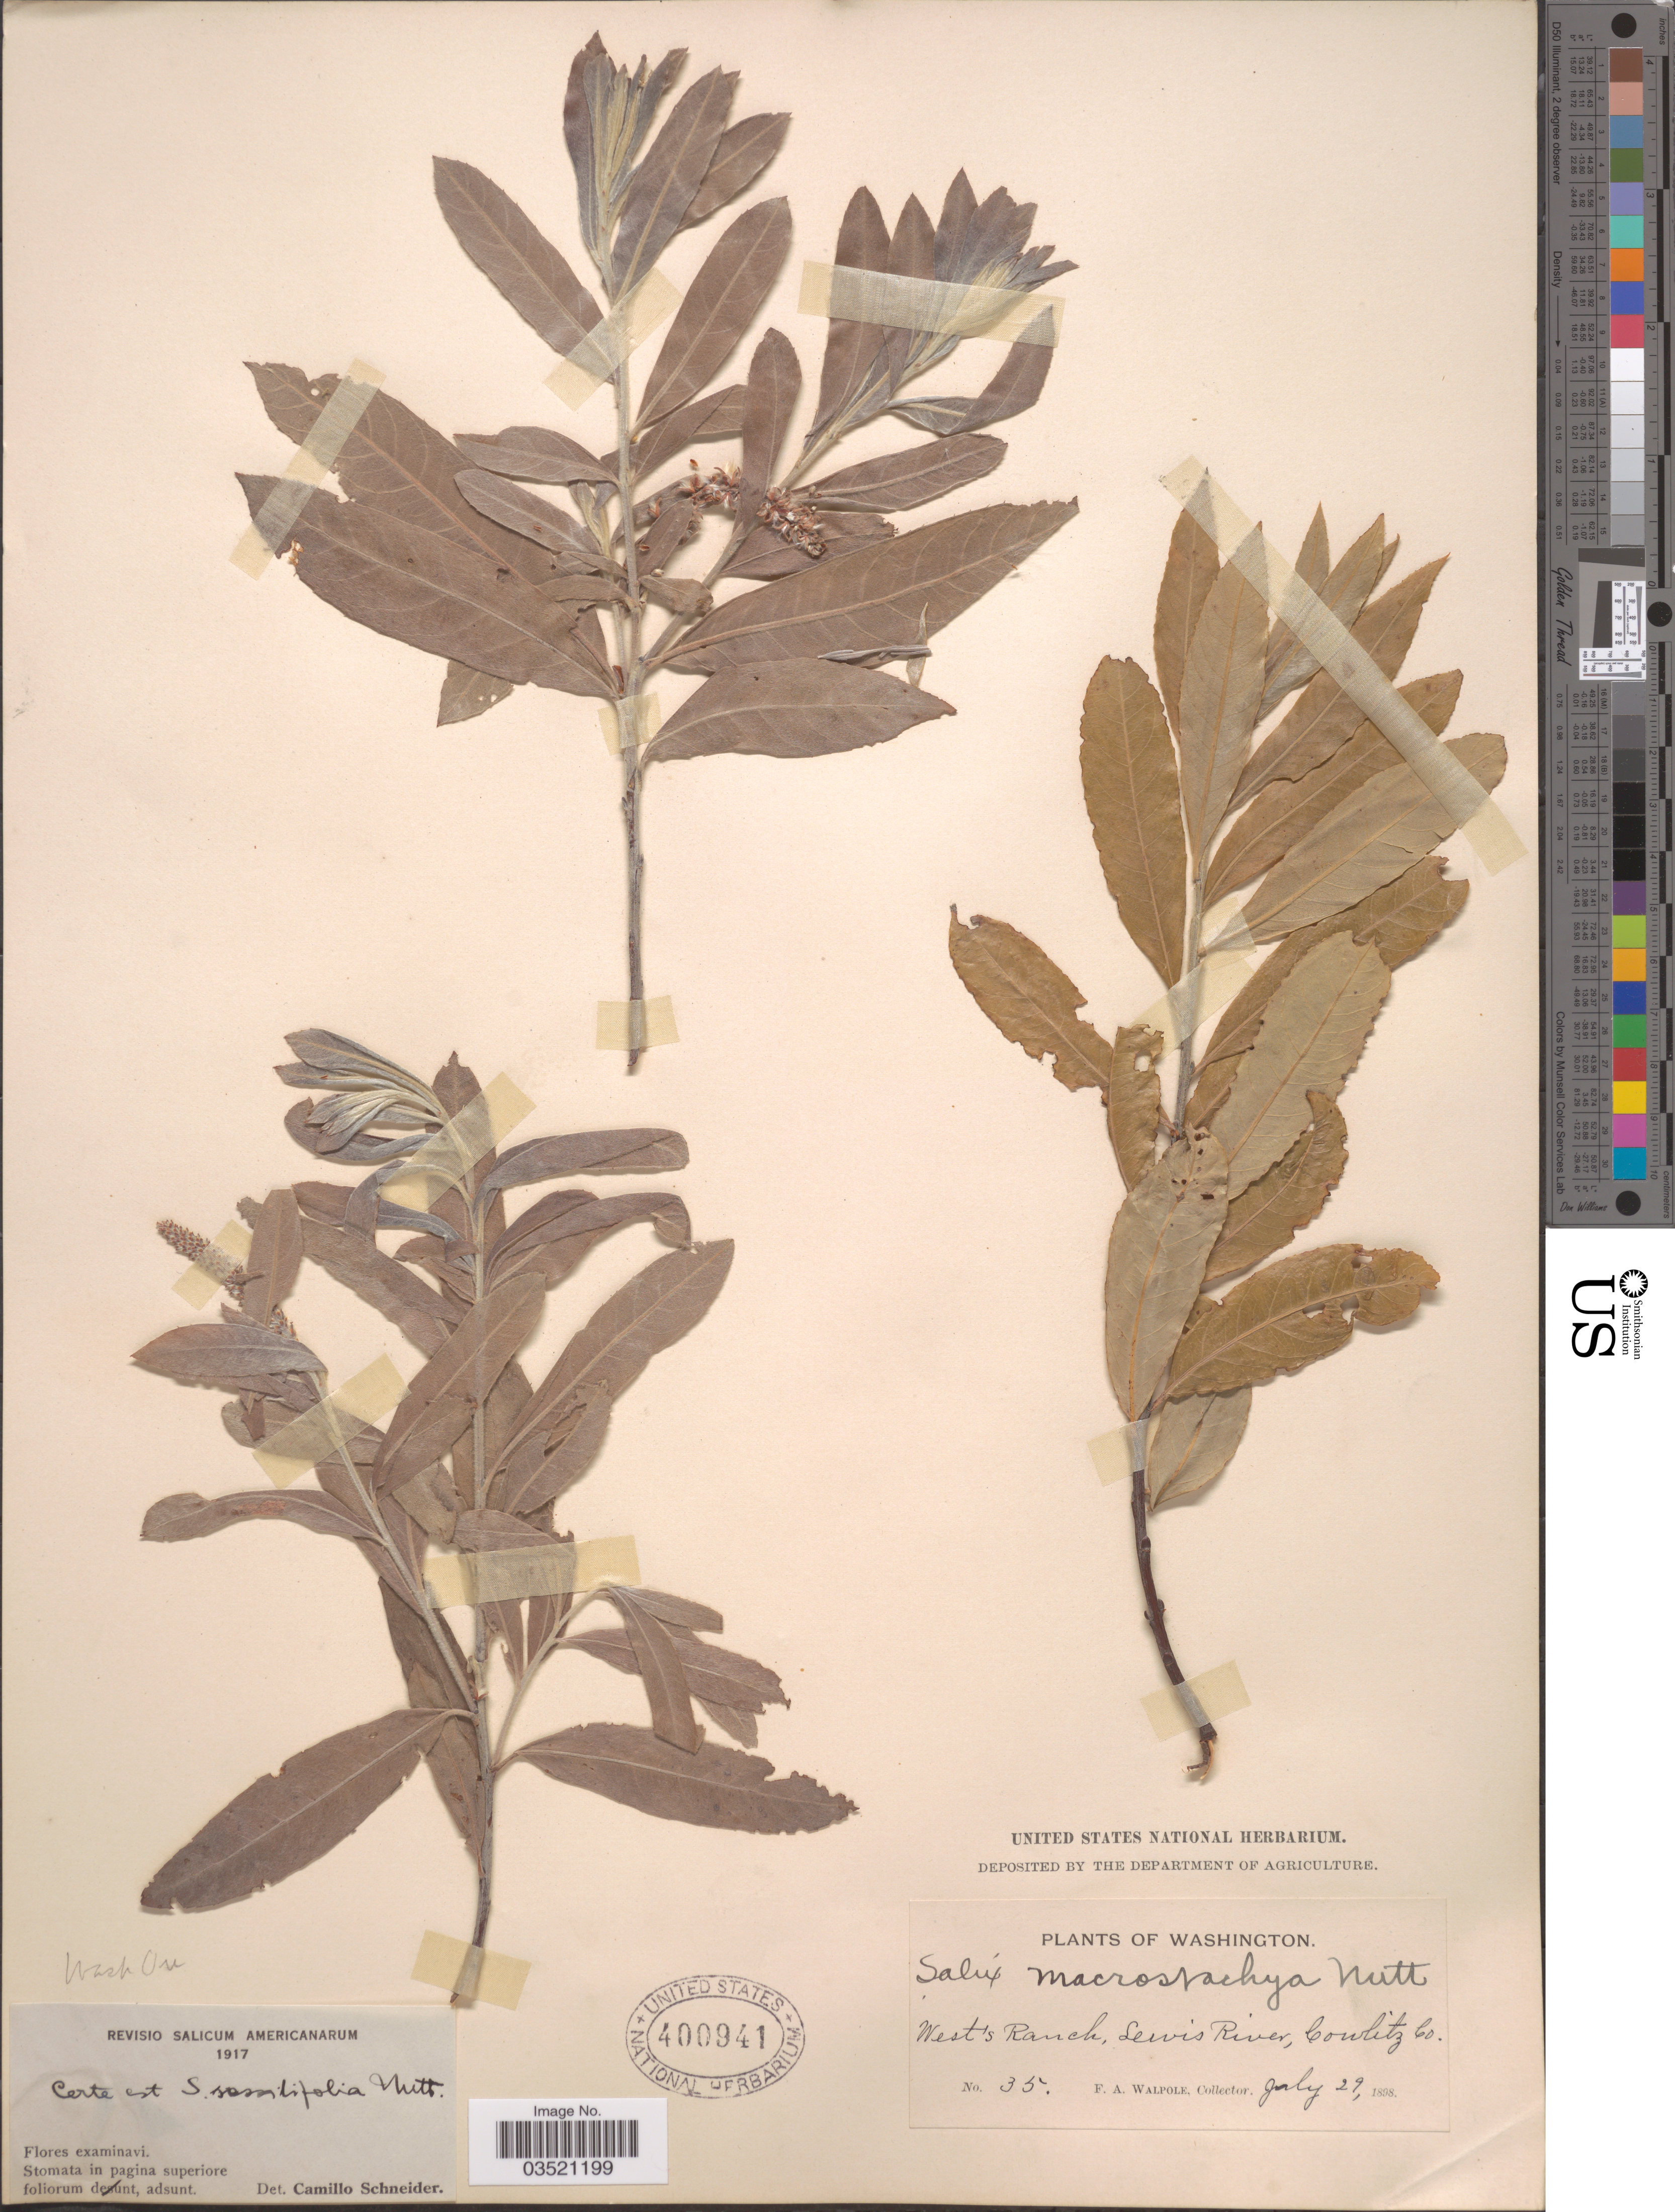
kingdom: Plantae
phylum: Tracheophyta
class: Magnoliopsida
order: Malpighiales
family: Salicaceae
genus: Salix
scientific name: Salix sessilifolia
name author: Nutt.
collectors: F. Walpole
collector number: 35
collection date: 1898-07-29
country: United States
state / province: Washington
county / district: Cowlitz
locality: West's Ranch, Lewis River, Cowlitz Co.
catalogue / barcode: US 400941